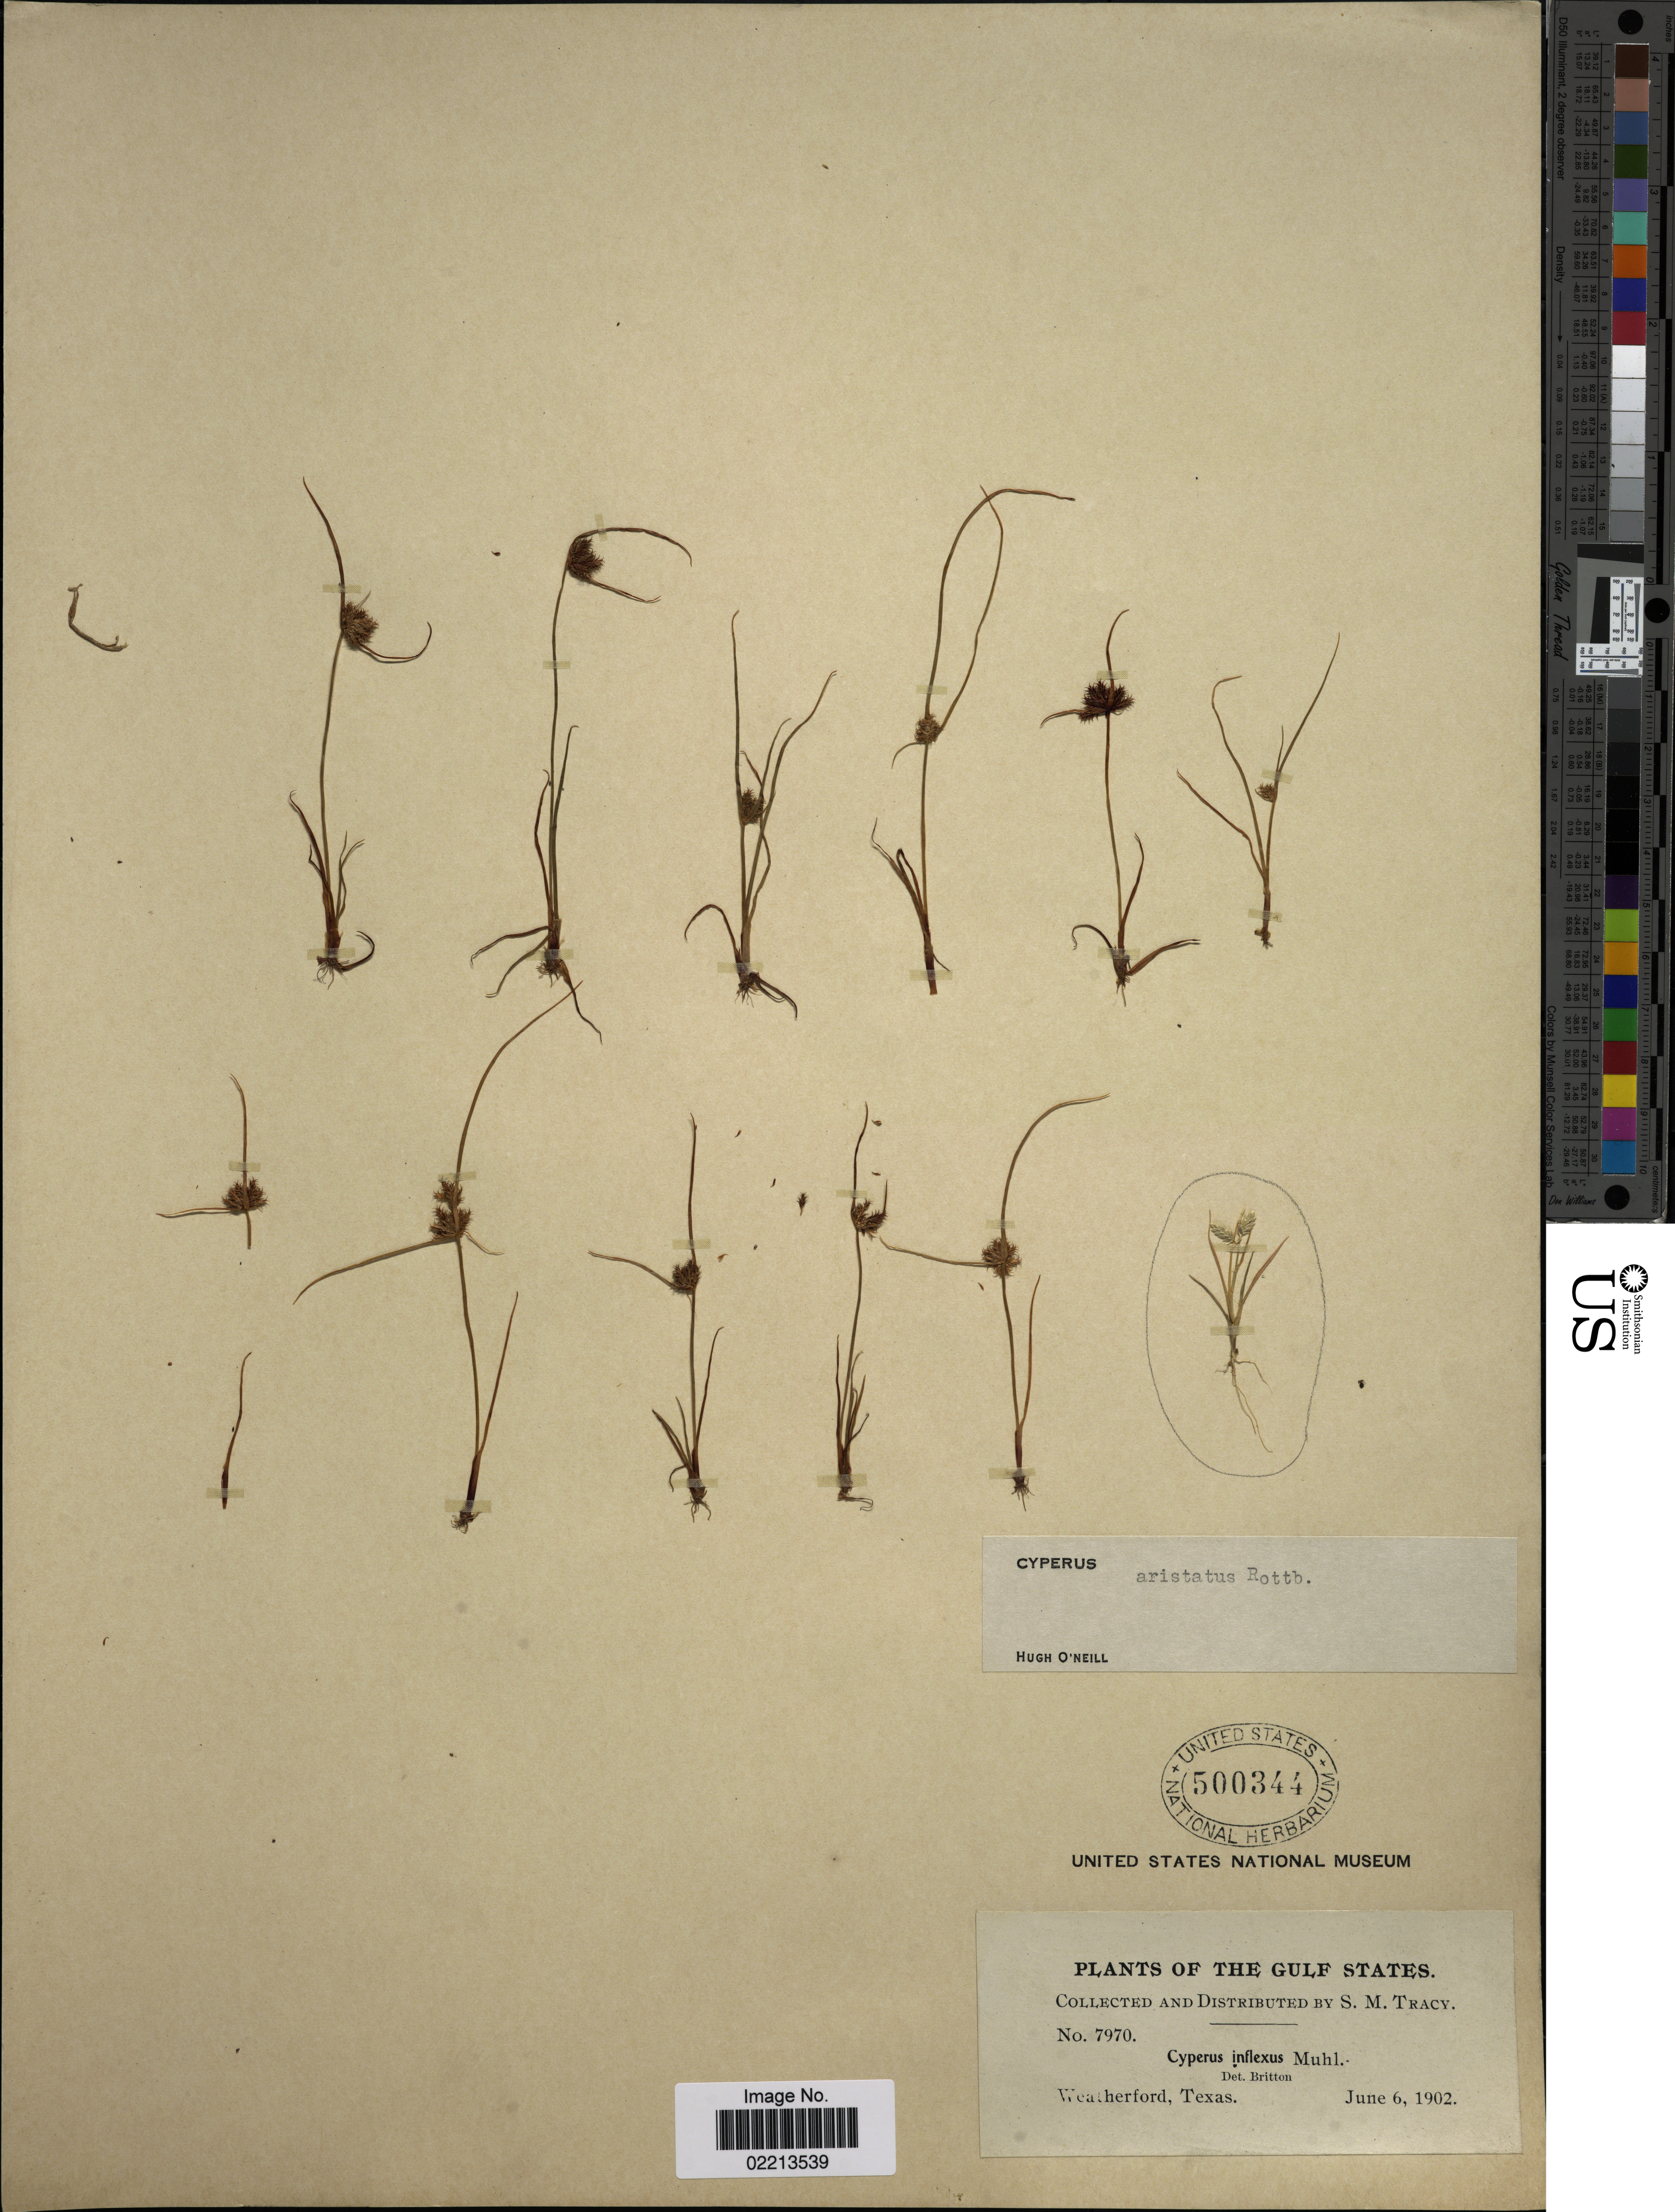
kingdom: Plantae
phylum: Tracheophyta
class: Liliopsida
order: Poales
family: Cyperaceae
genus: Cyperus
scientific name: Cyperus squarrosus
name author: L.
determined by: Strong, Mark T., (BOT), Smithsonian Institution - National Museum of Natural History (UNITED STATES)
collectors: S. M. Tracy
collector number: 7970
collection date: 1902-06-06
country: United States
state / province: Texas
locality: The Gulf States, Weatherford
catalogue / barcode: US 500344